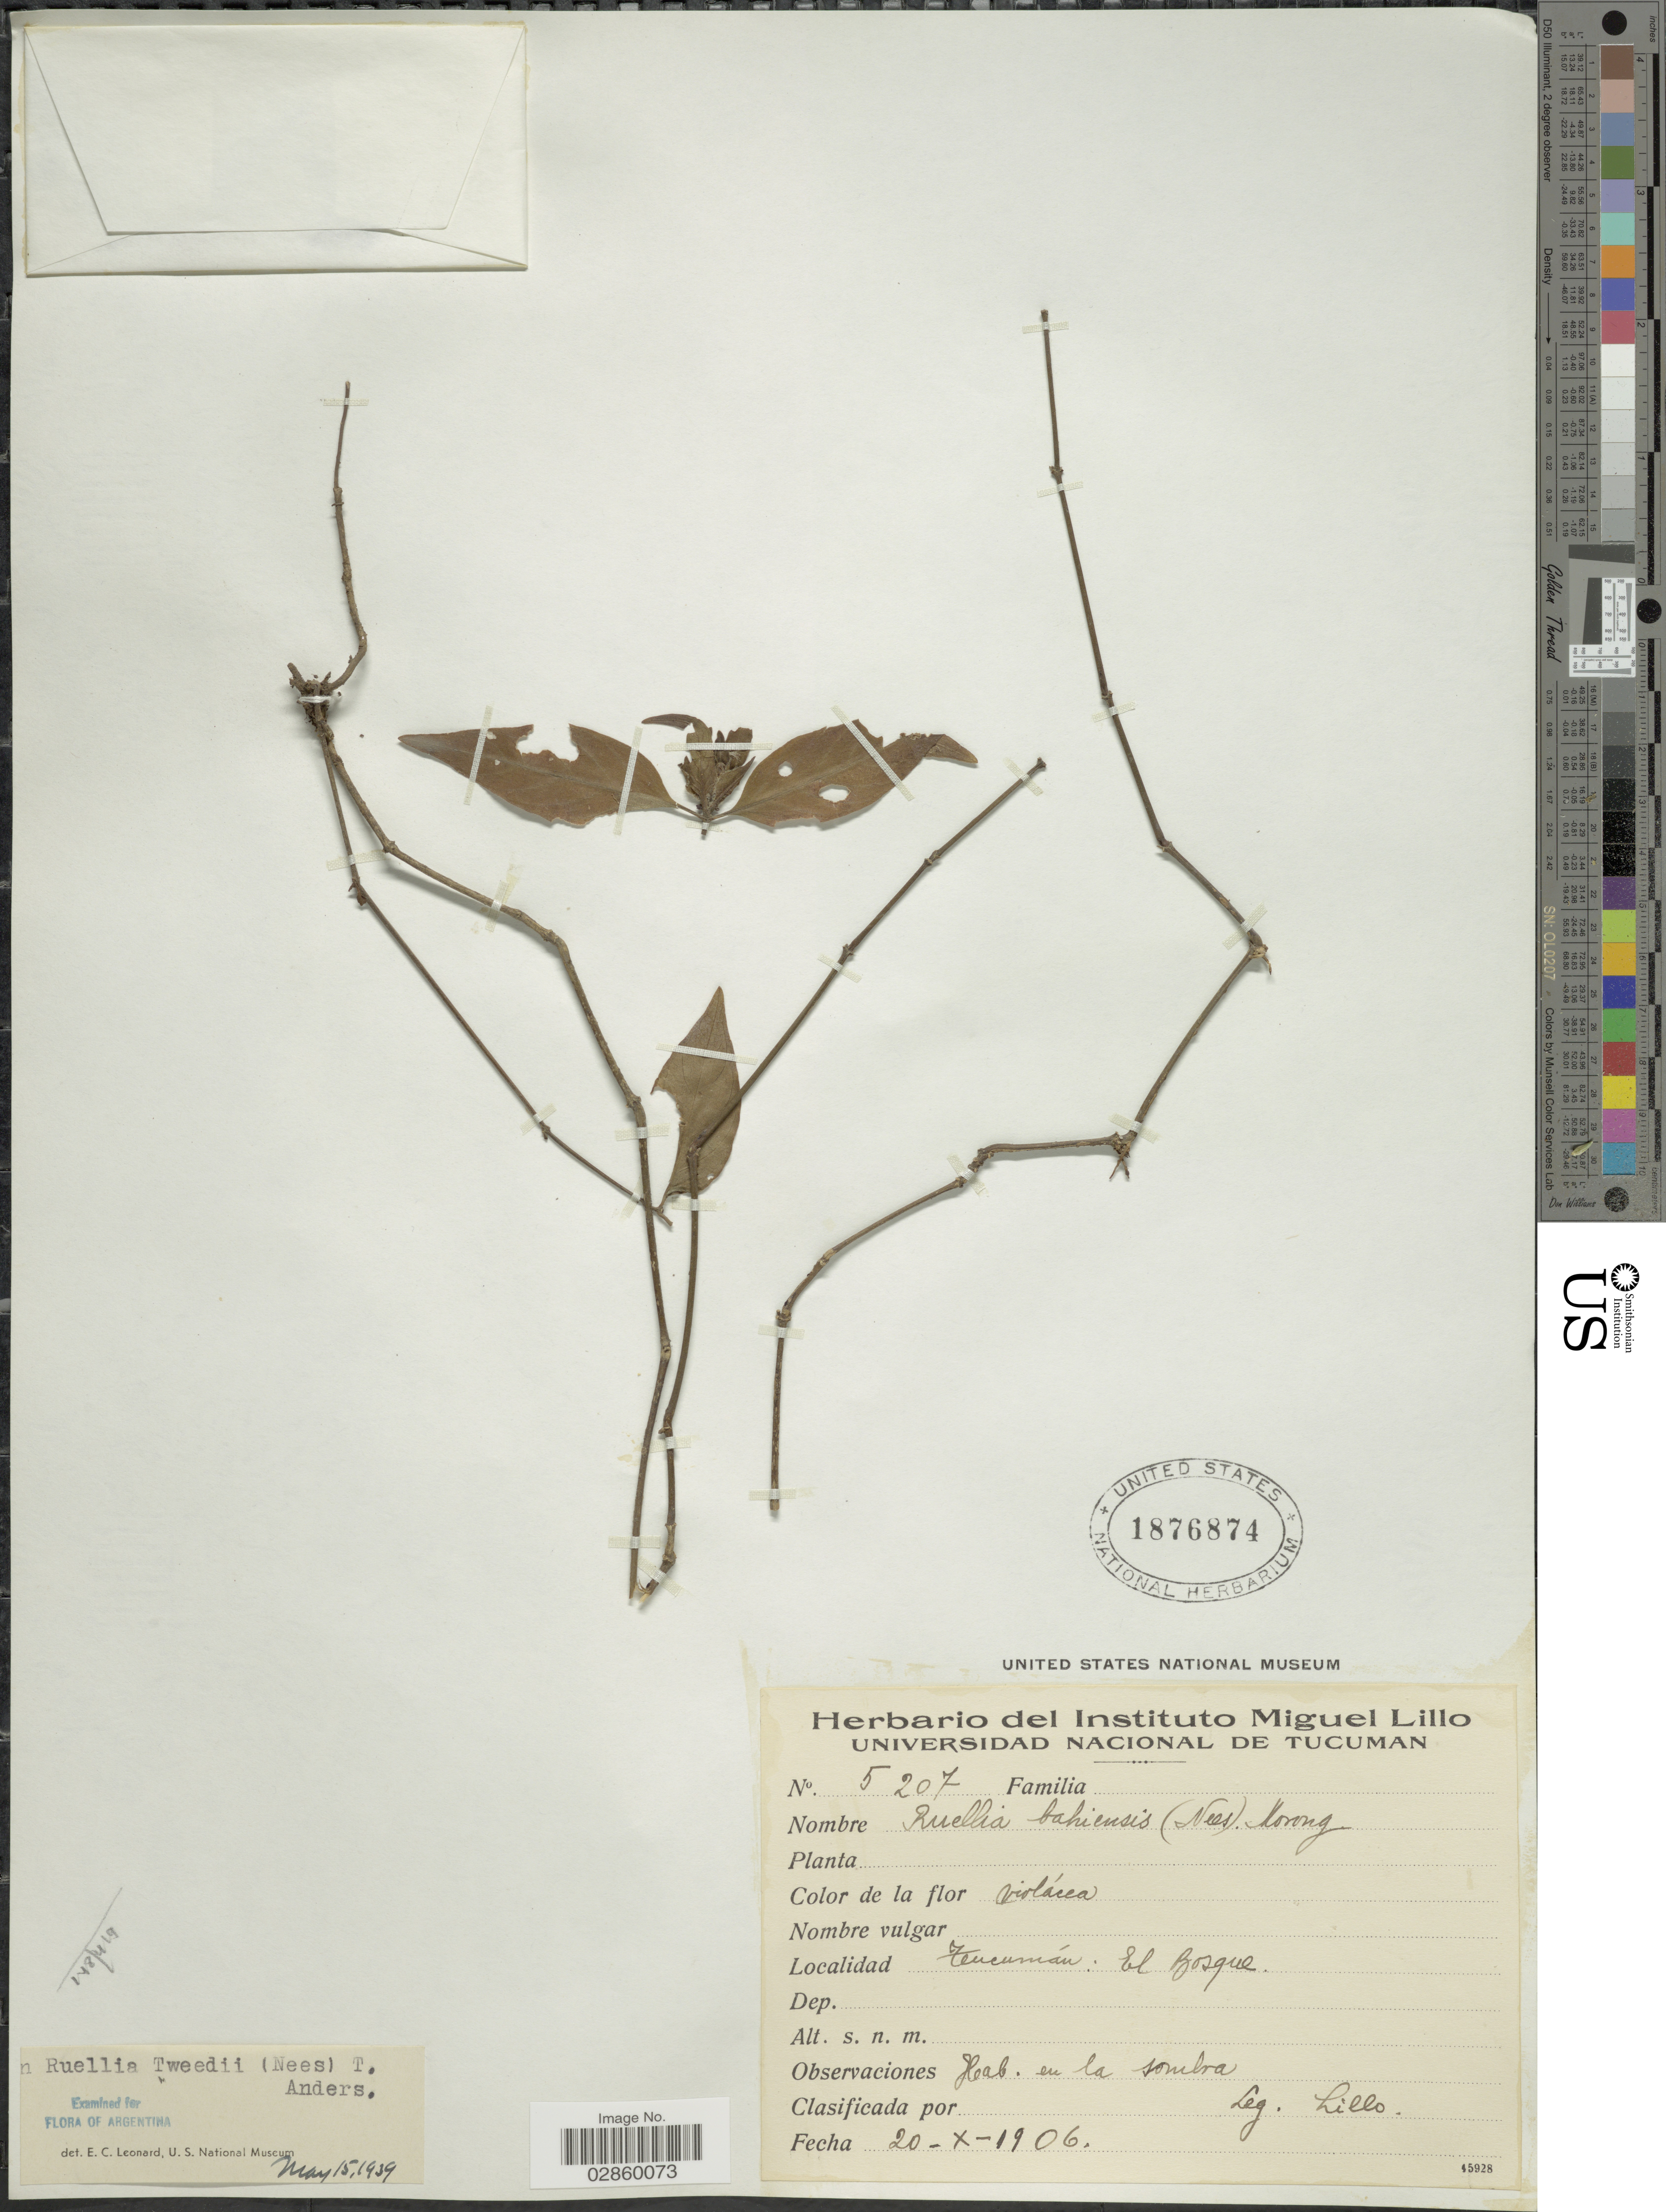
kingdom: Plantae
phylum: Tracheophyta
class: Magnoliopsida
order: Lamiales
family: Acanthaceae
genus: Ruellia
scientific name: Ruellia erythropus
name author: (Nees) Lindau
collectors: M. Lillo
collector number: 5207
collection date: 1906-10-20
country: Argentina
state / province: Tucuman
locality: Tucumán: El Bosque.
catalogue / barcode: US 1876874